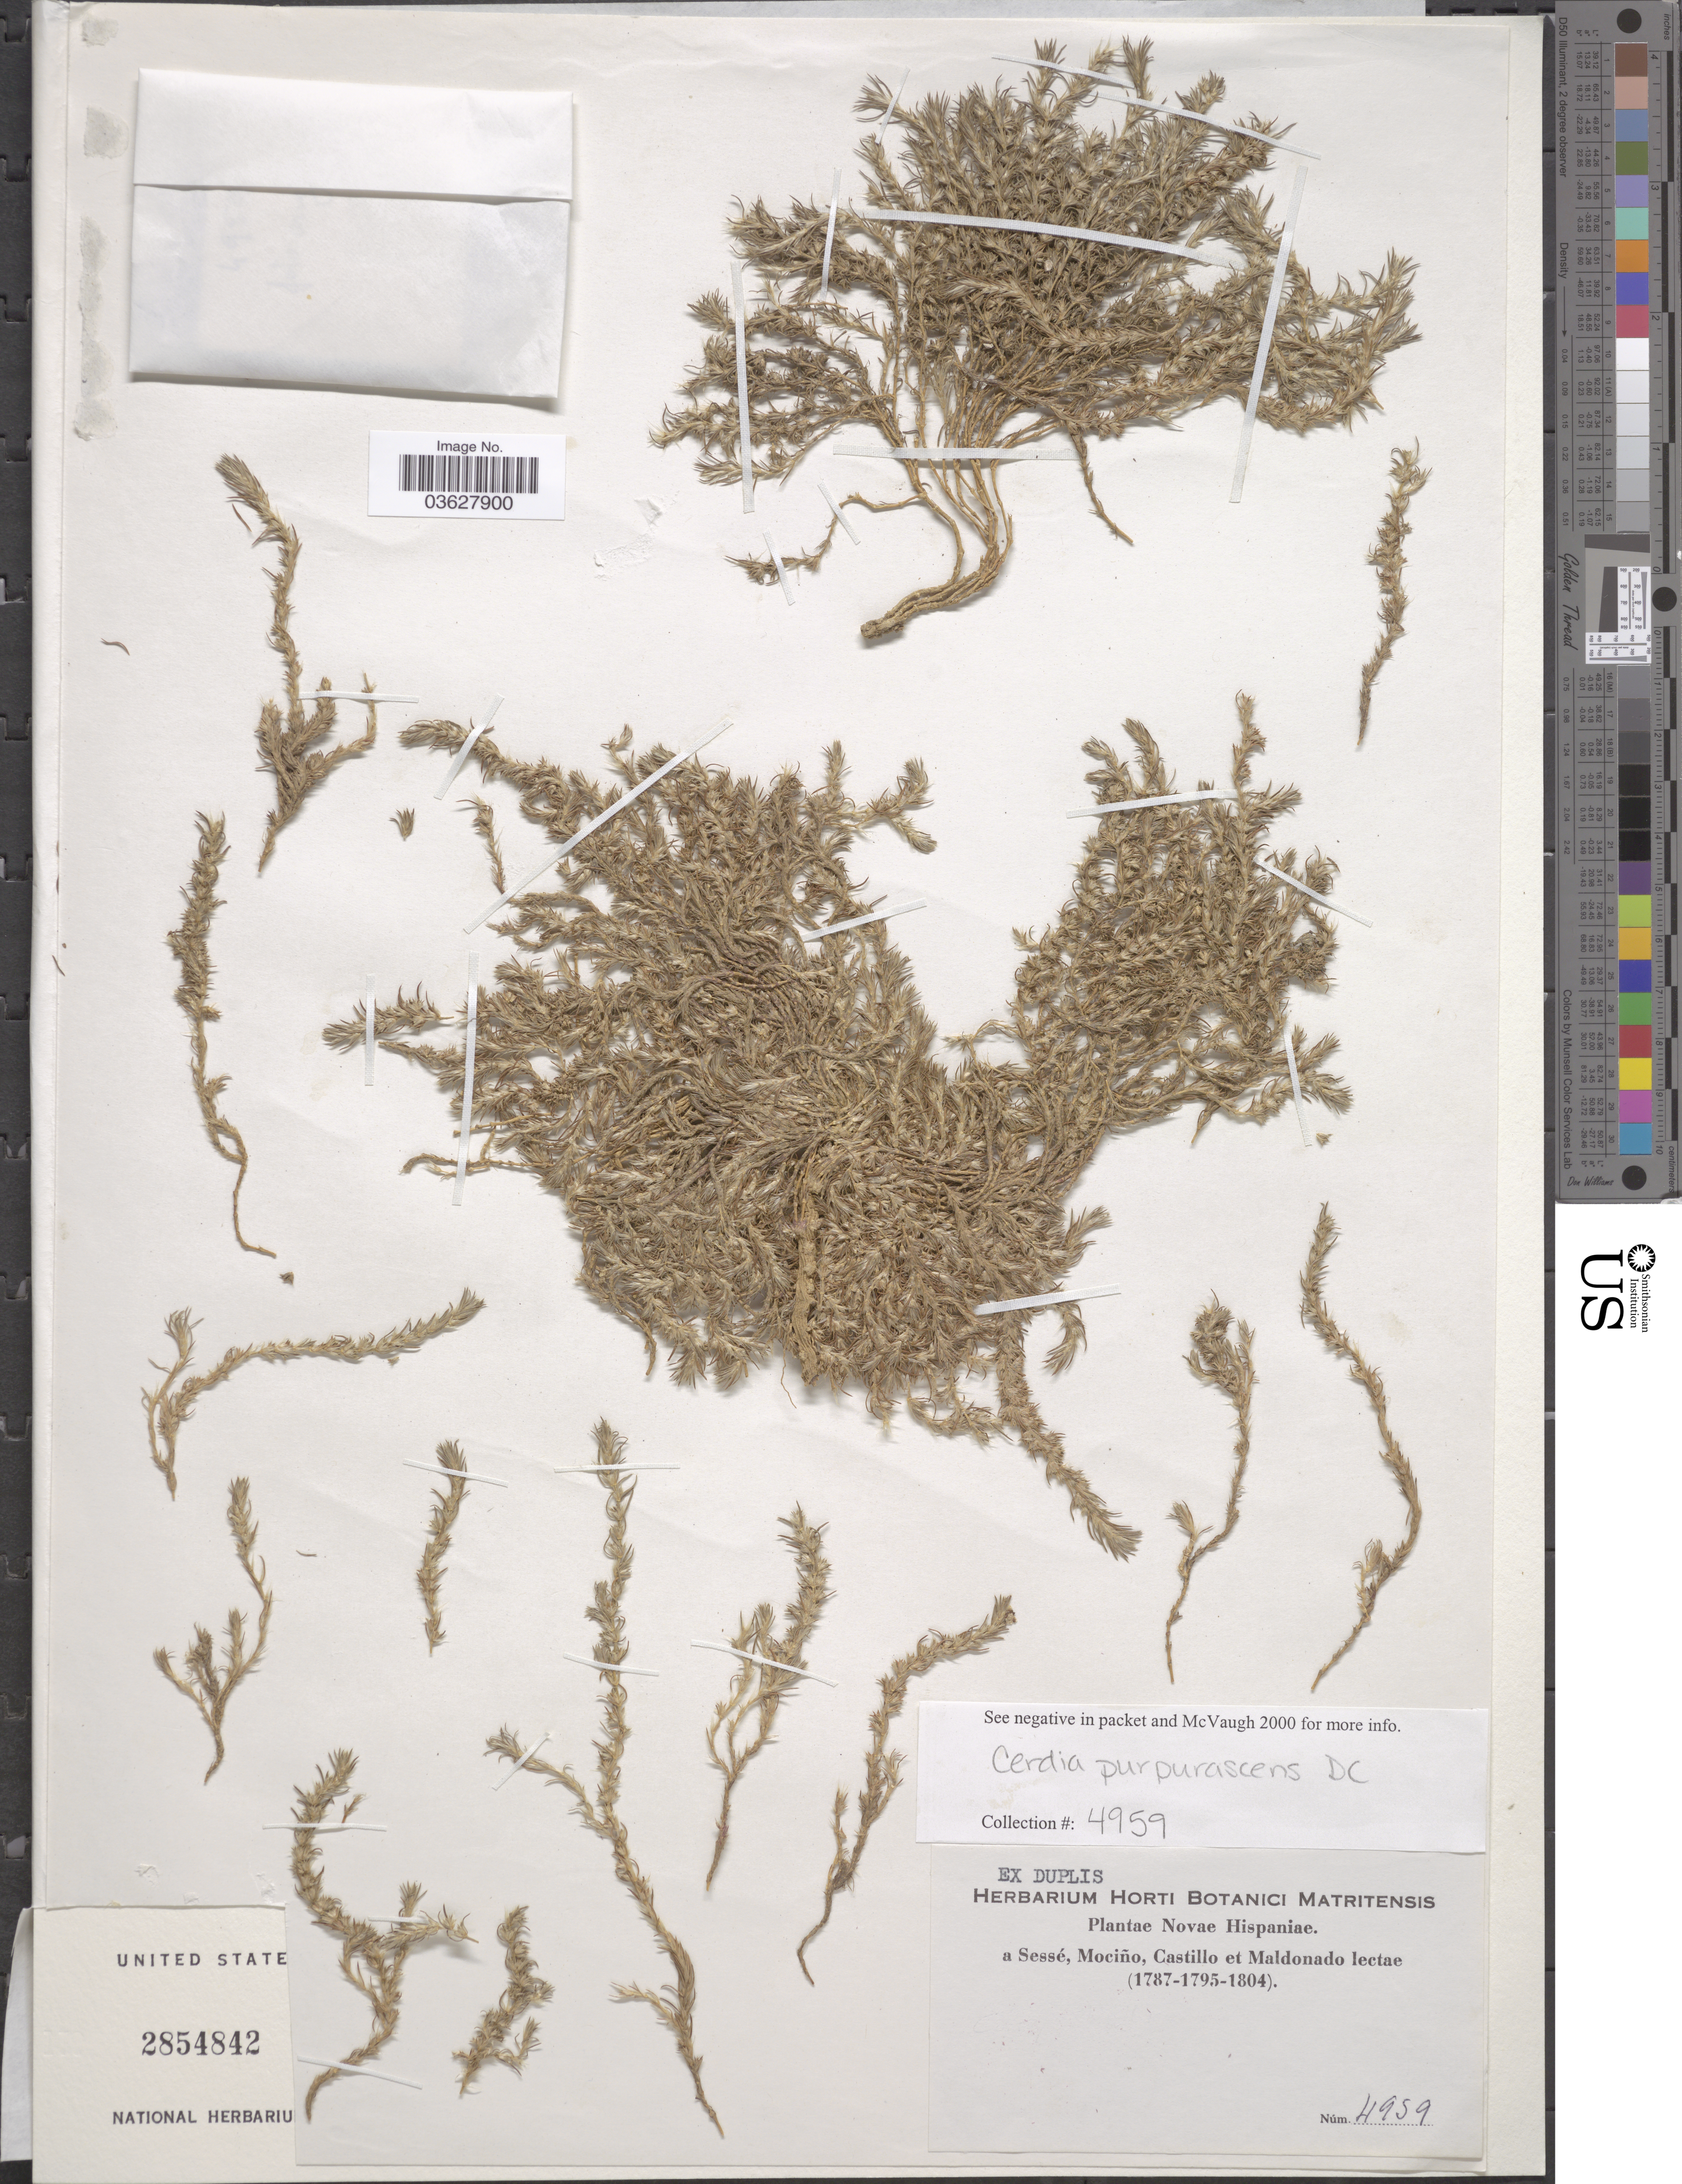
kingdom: Plantae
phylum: Tracheophyta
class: Magnoliopsida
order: Caryophyllales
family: Caryophyllaceae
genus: Cerdia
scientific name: Cerdia virescens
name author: Moc. & Sessé ex DC.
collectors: Sessé, --, Mociño, Castillo, -- & Maldonado, --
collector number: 4959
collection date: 1787/1804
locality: Novae Hispaniae.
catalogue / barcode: US 2854842